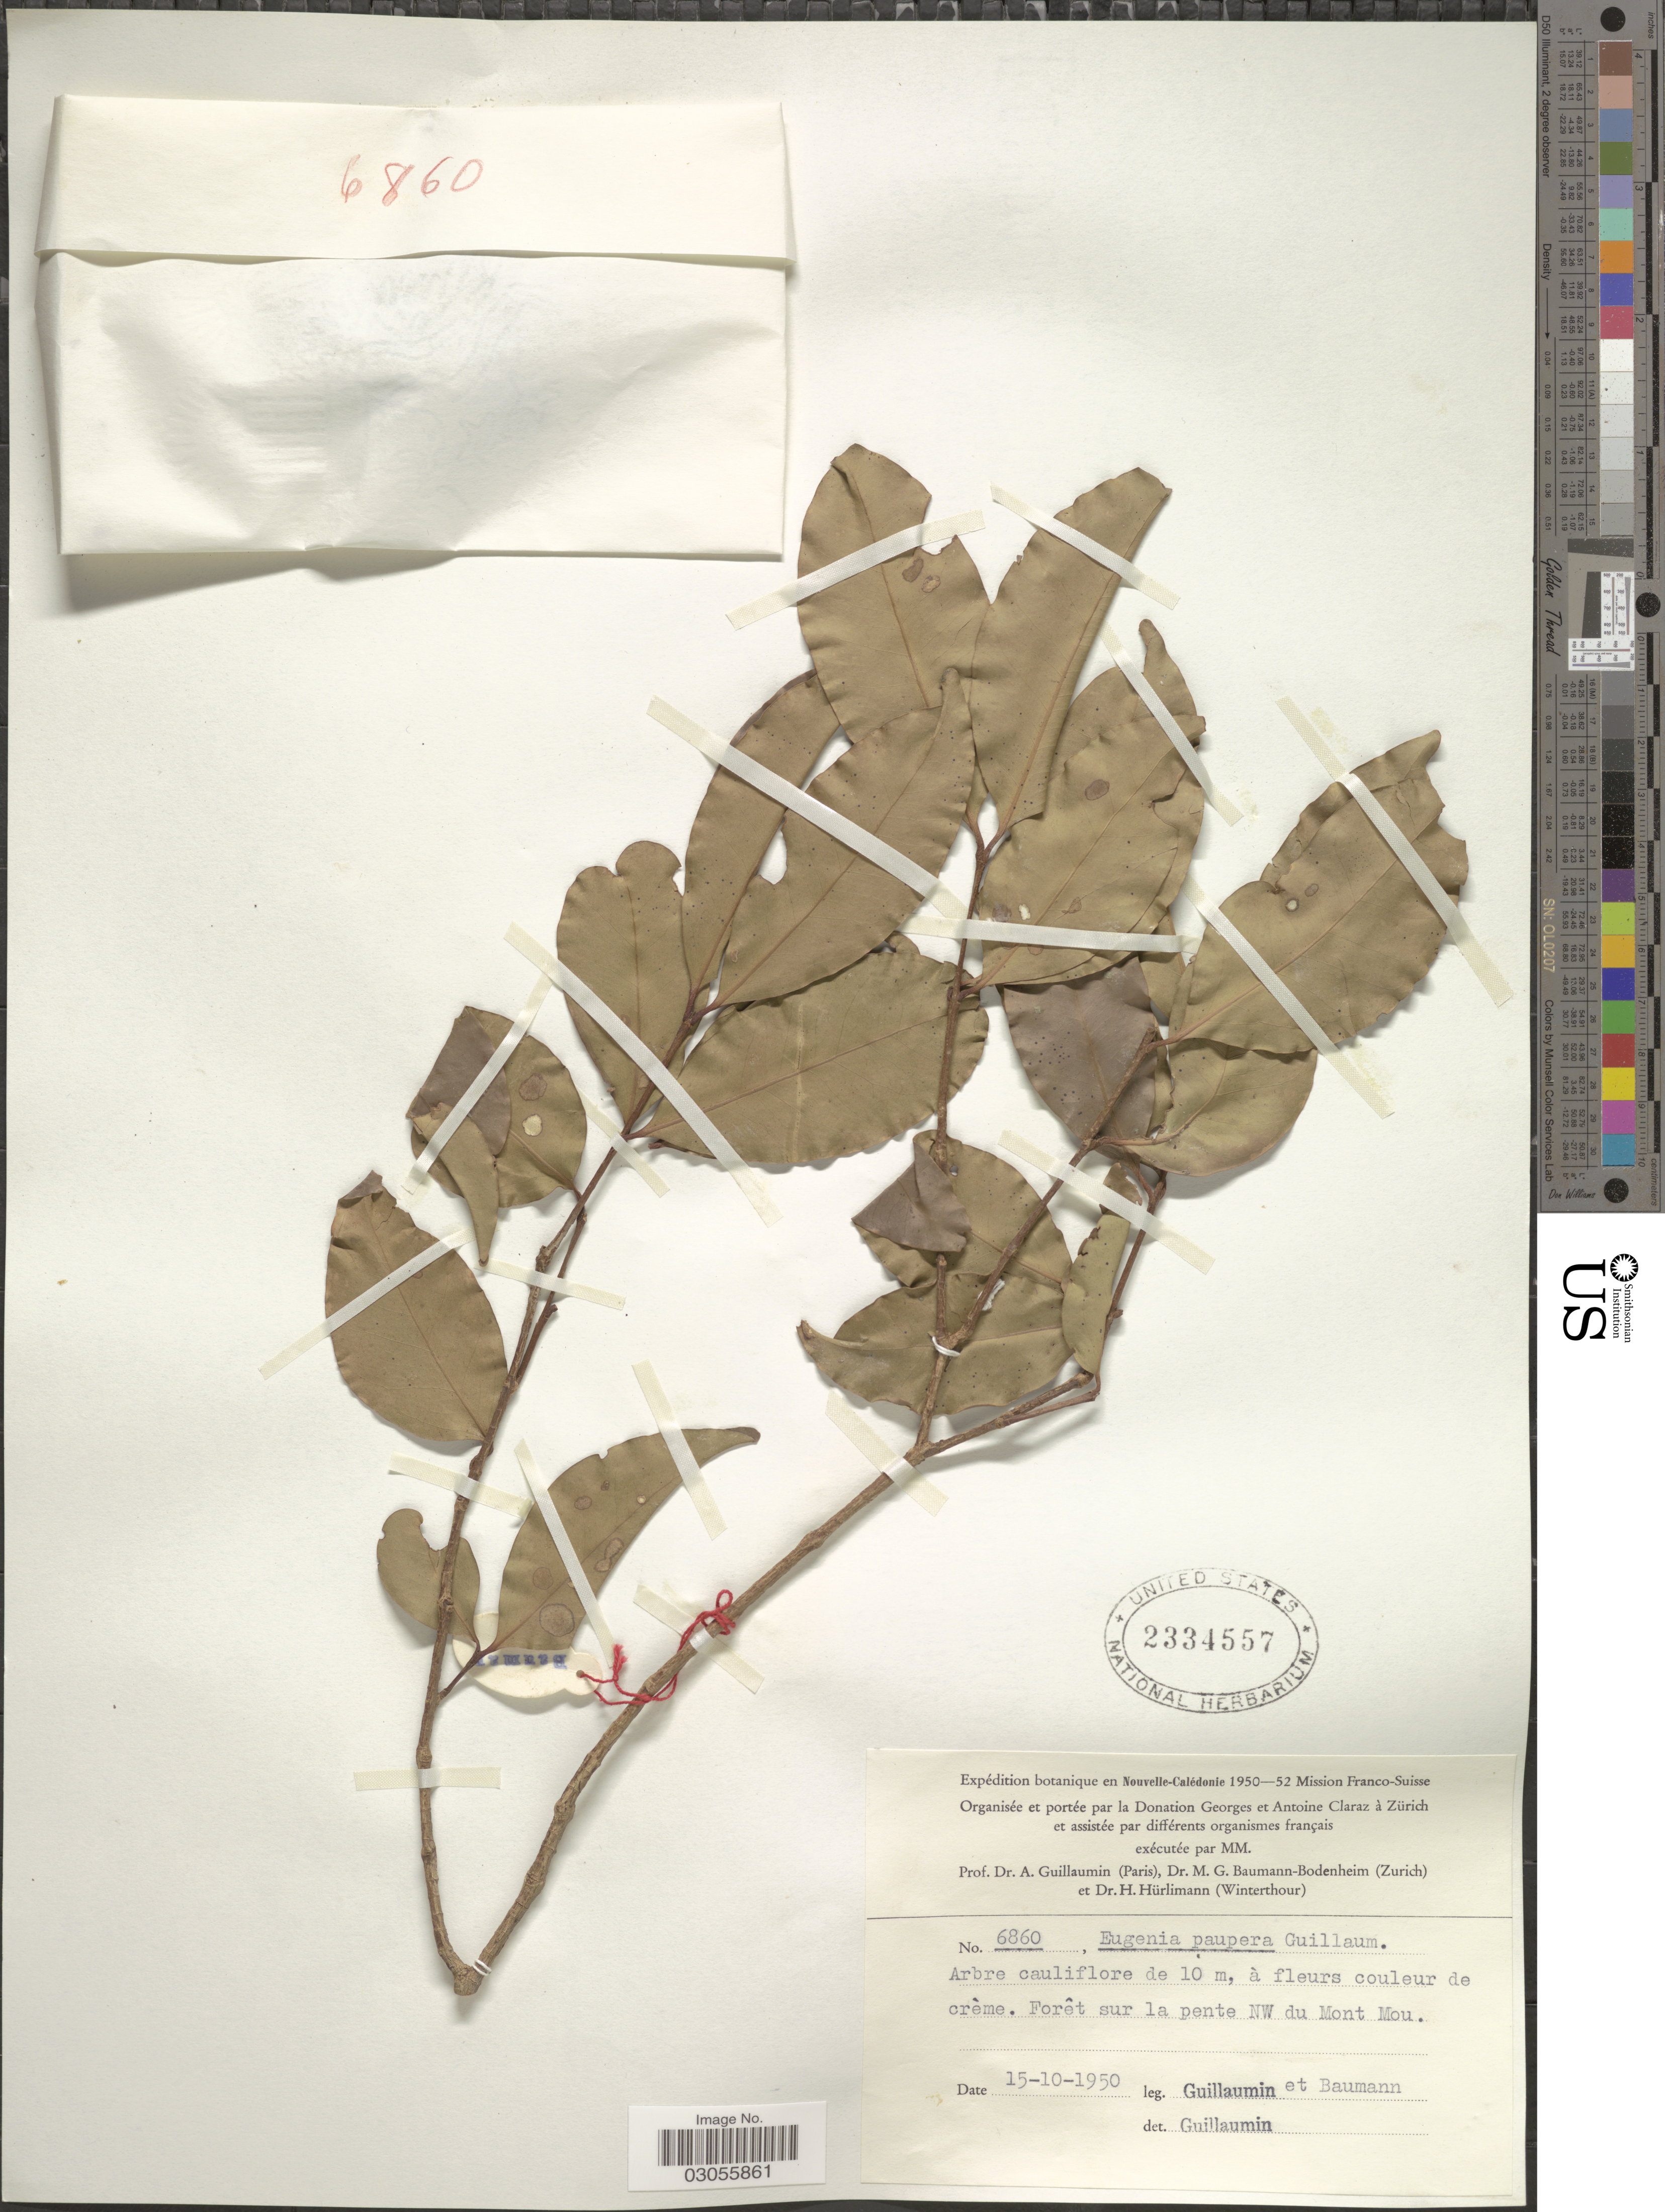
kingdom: Plantae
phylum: Tracheophyta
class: Magnoliopsida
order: Myrtales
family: Myrtaceae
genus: Eugenia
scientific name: Eugenia uniflora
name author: L.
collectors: A. Guillaumin & -. Baumann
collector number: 6860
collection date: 1950-10-15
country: New Caledonia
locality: En Nouvelle-Calédonie. Forêt sur la pente NW du Mont Mou.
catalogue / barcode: US 2334557